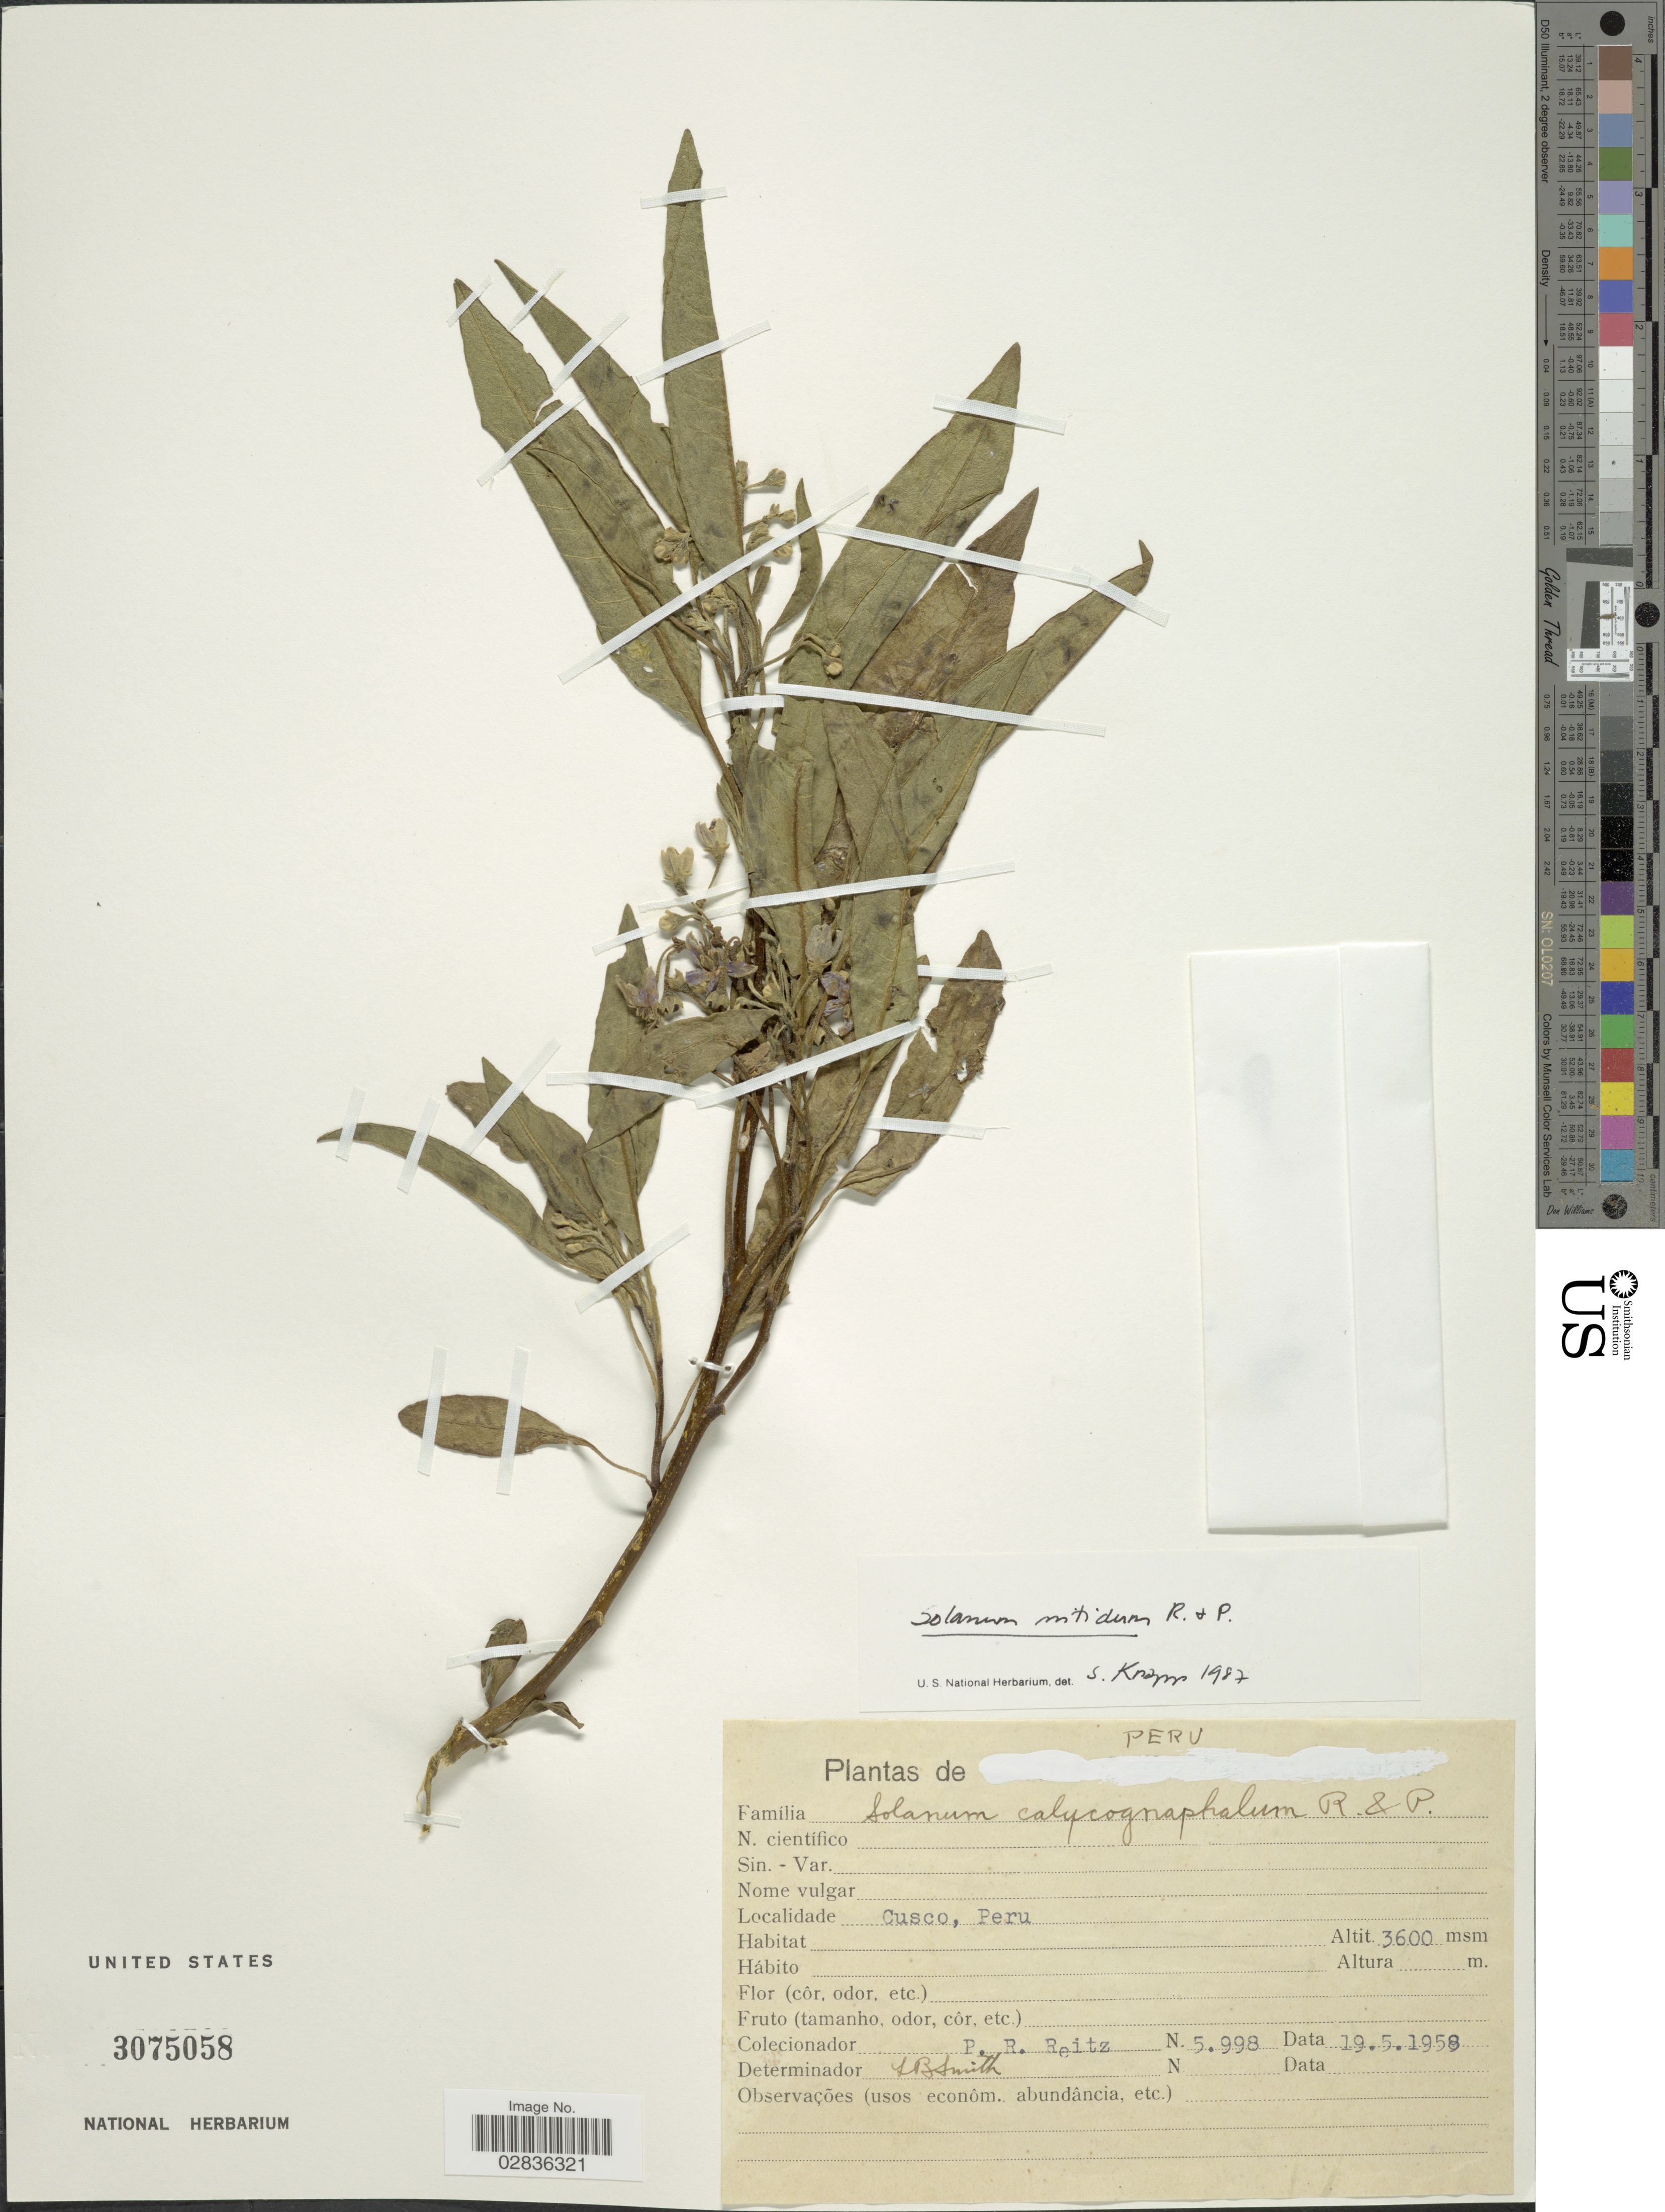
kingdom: Plantae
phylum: Tracheophyta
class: Magnoliopsida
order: Solanales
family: Solanaceae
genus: Solanum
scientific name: Solanum nitidum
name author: Ruiz & Pav.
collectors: R. Reitz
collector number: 5998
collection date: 1958-05-19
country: Peru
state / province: Cusco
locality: Cusco.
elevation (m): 3600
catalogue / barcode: US 3075058